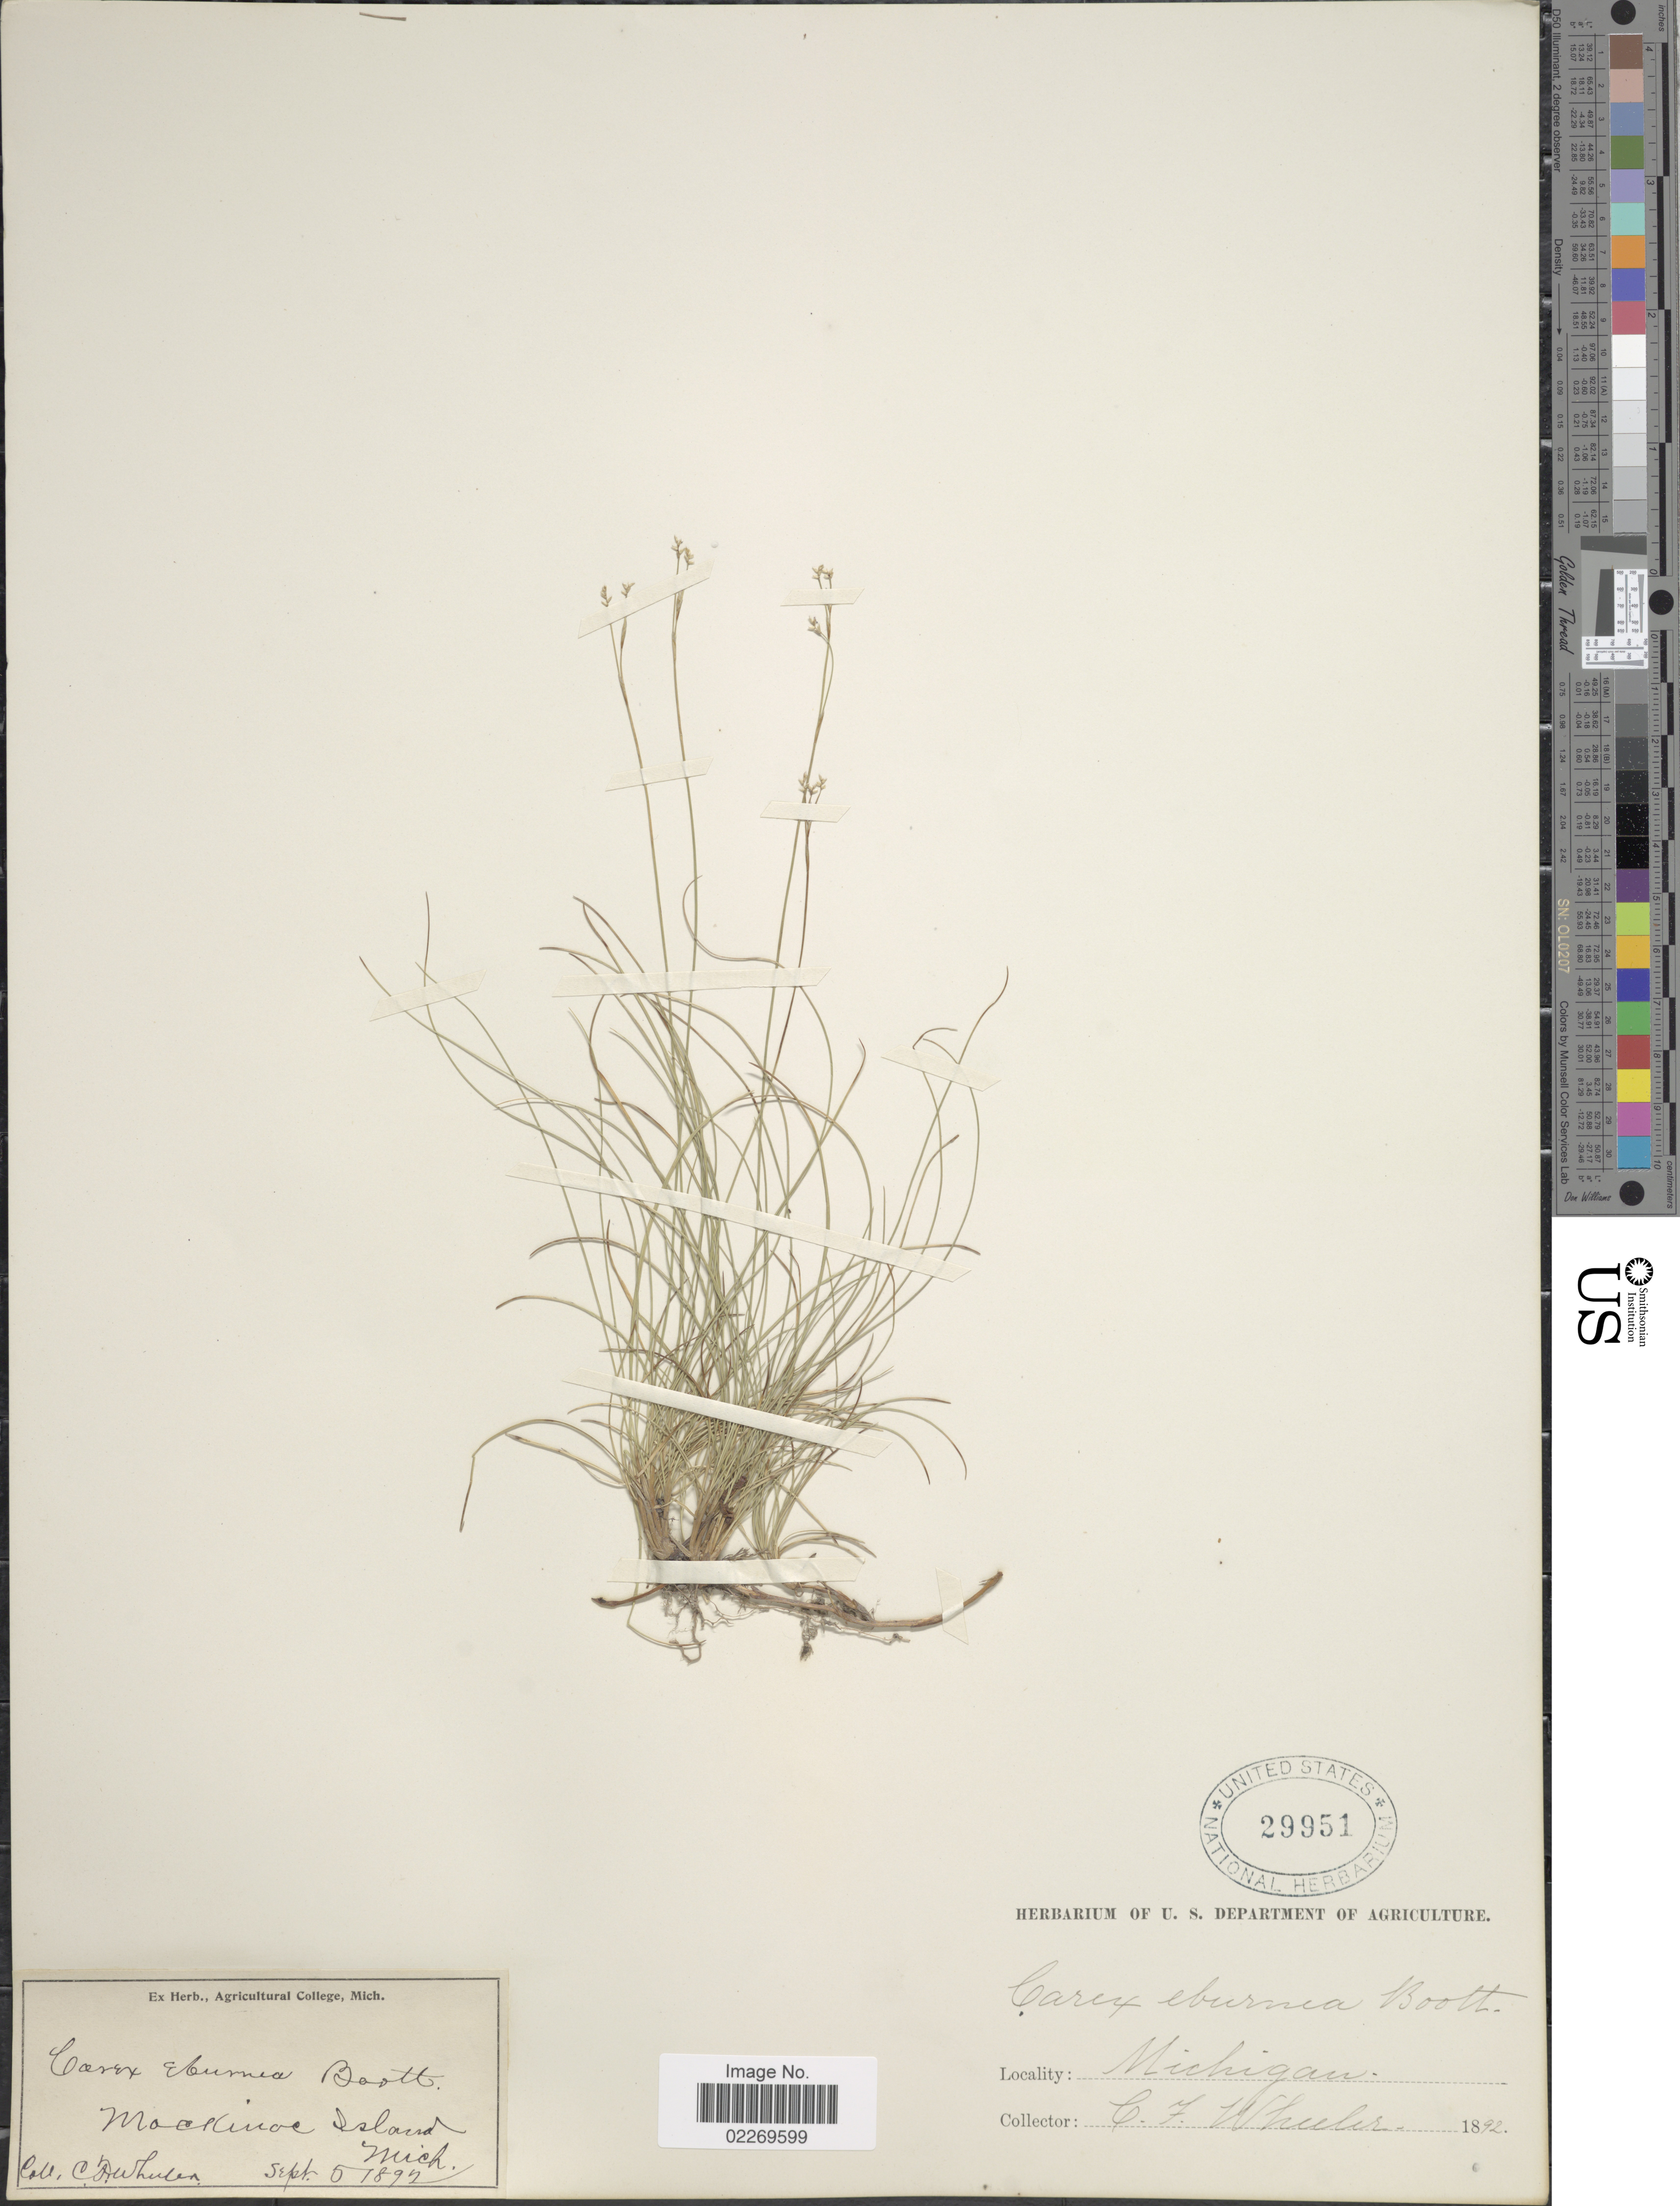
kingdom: Plantae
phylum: Tracheophyta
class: Liliopsida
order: Poales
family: Cyperaceae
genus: Carex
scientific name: Carex eburnea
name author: Boott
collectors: C. Wheeler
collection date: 1892-09-05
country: United States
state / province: Michigan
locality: Mackinac Island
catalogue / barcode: US 29951